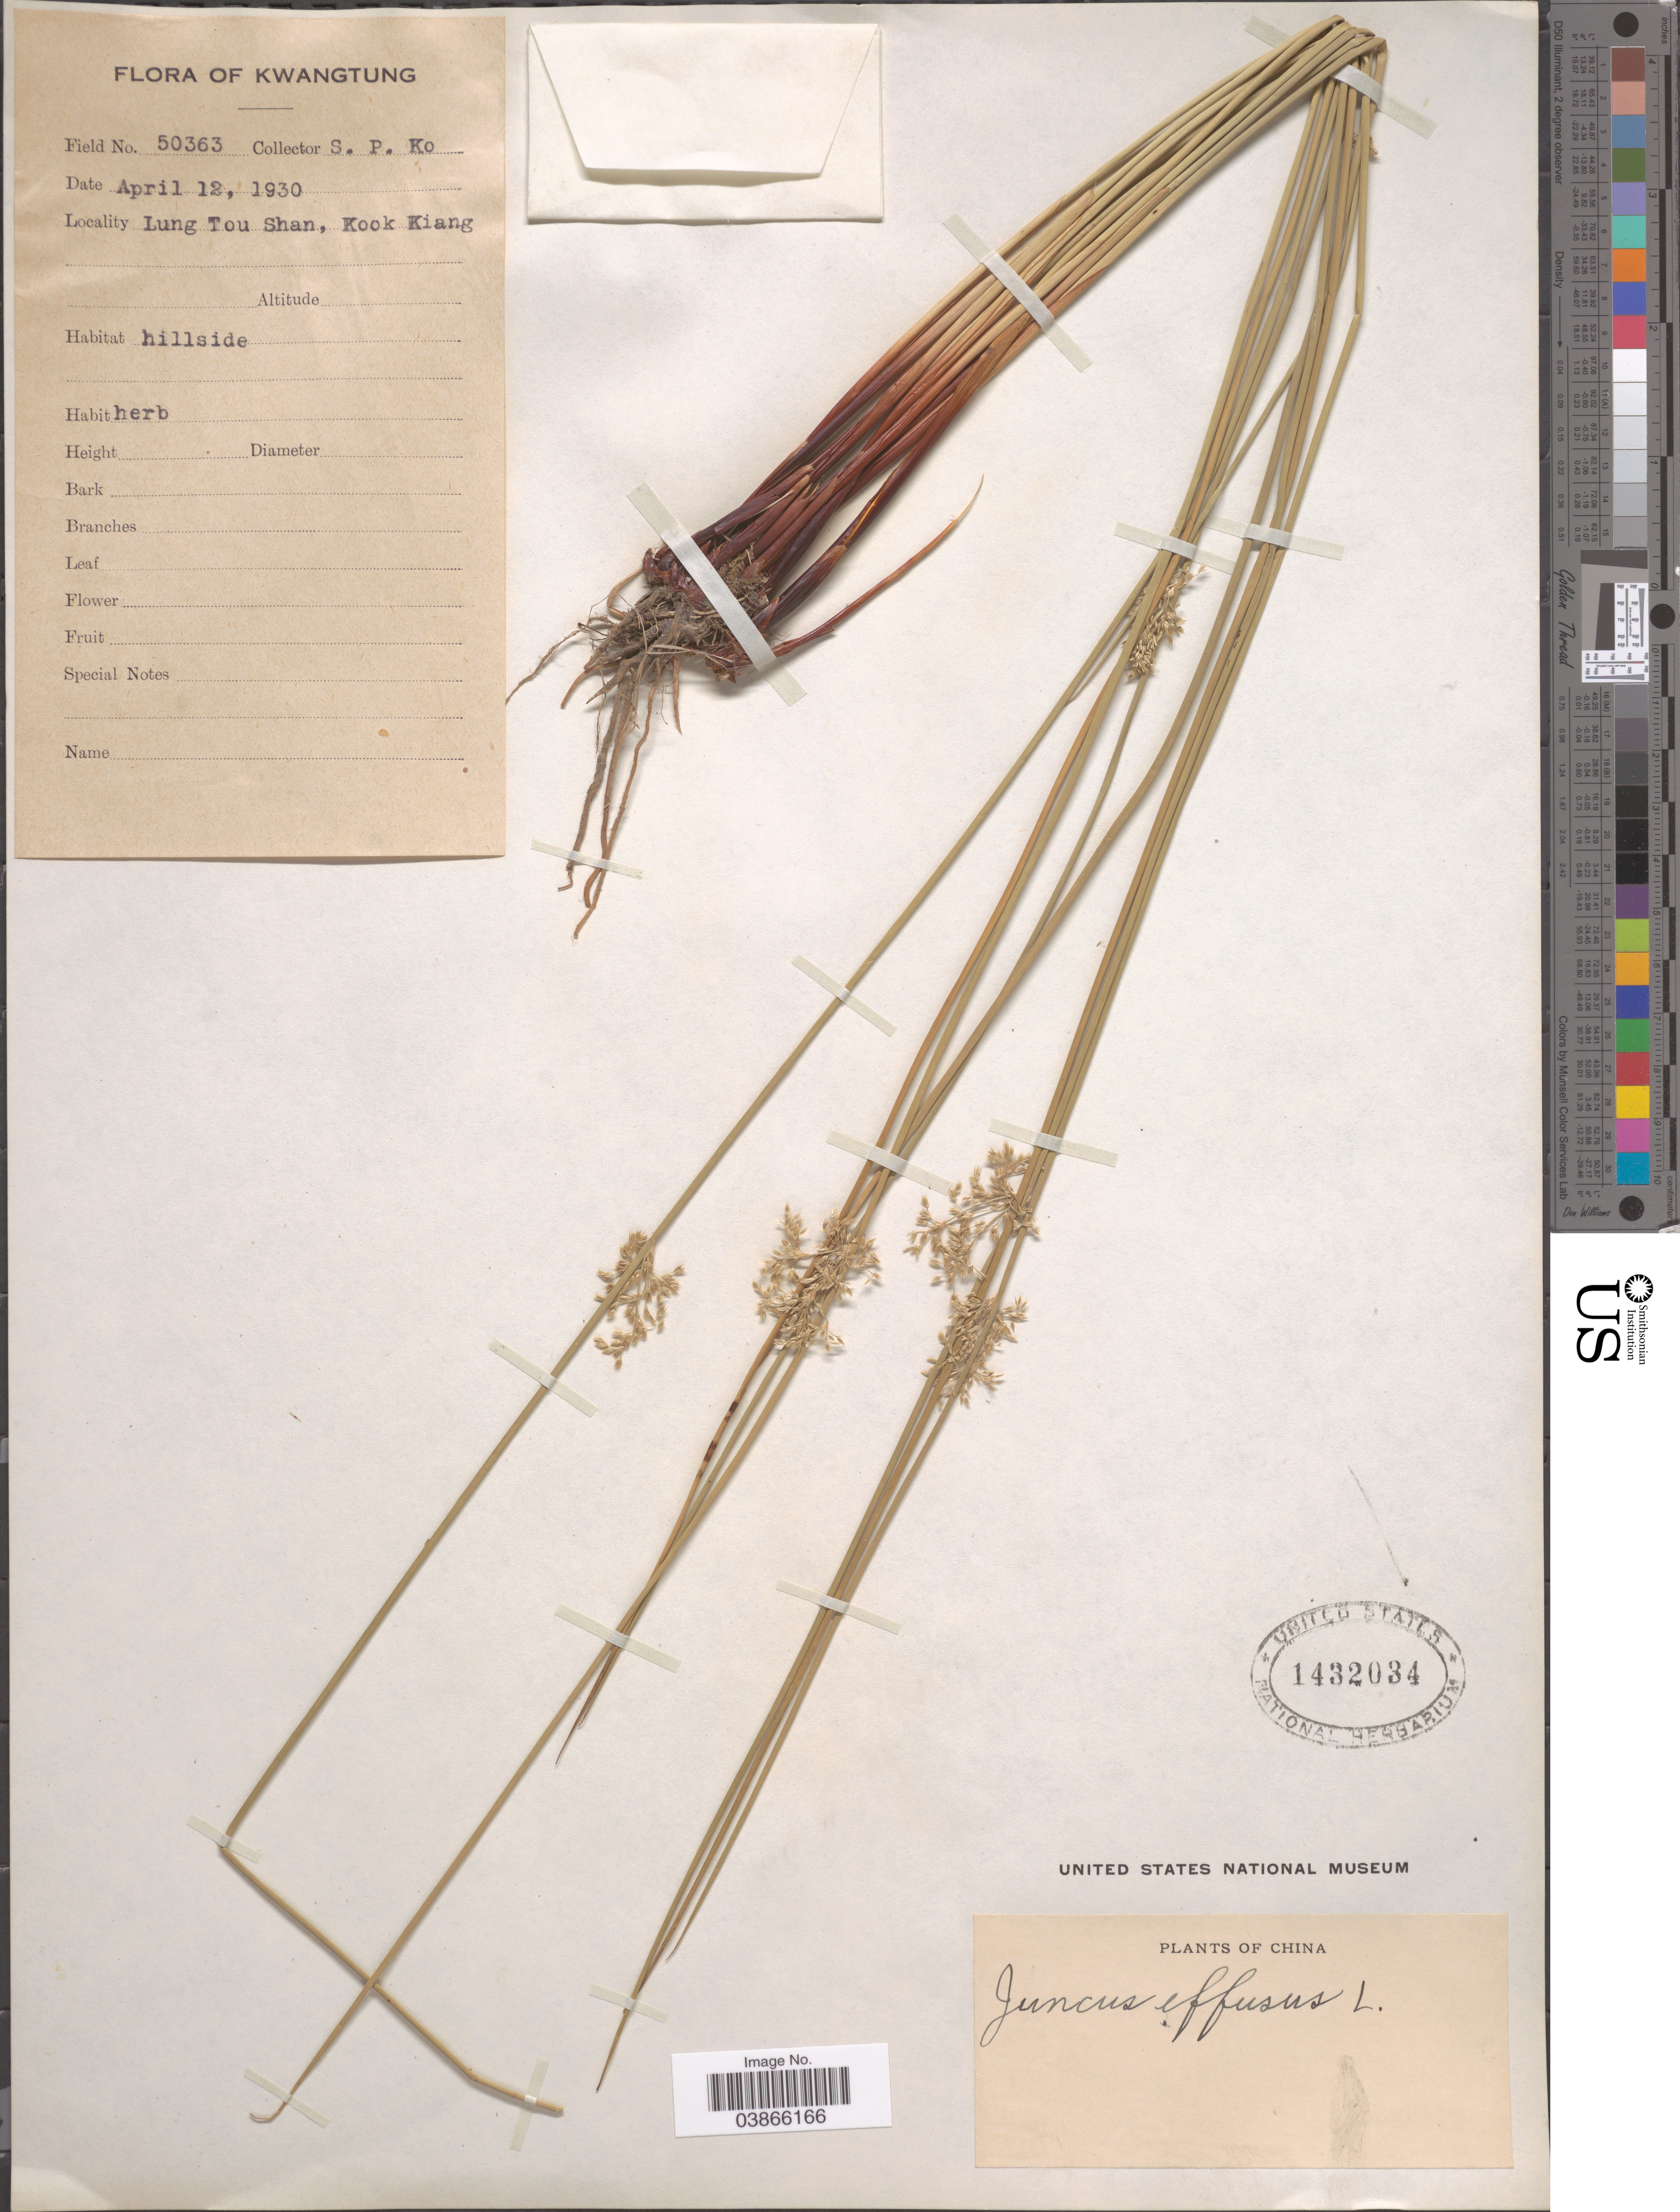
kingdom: Plantae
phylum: Tracheophyta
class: Liliopsida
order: Poales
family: Juncaceae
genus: Juncus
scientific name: Juncus effusus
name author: L.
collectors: S. P. Ko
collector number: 50363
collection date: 1930-04-12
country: China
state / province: Guangdong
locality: Kwangtung. Lung Tou Shan, Kook Kiang.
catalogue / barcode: US 1432034